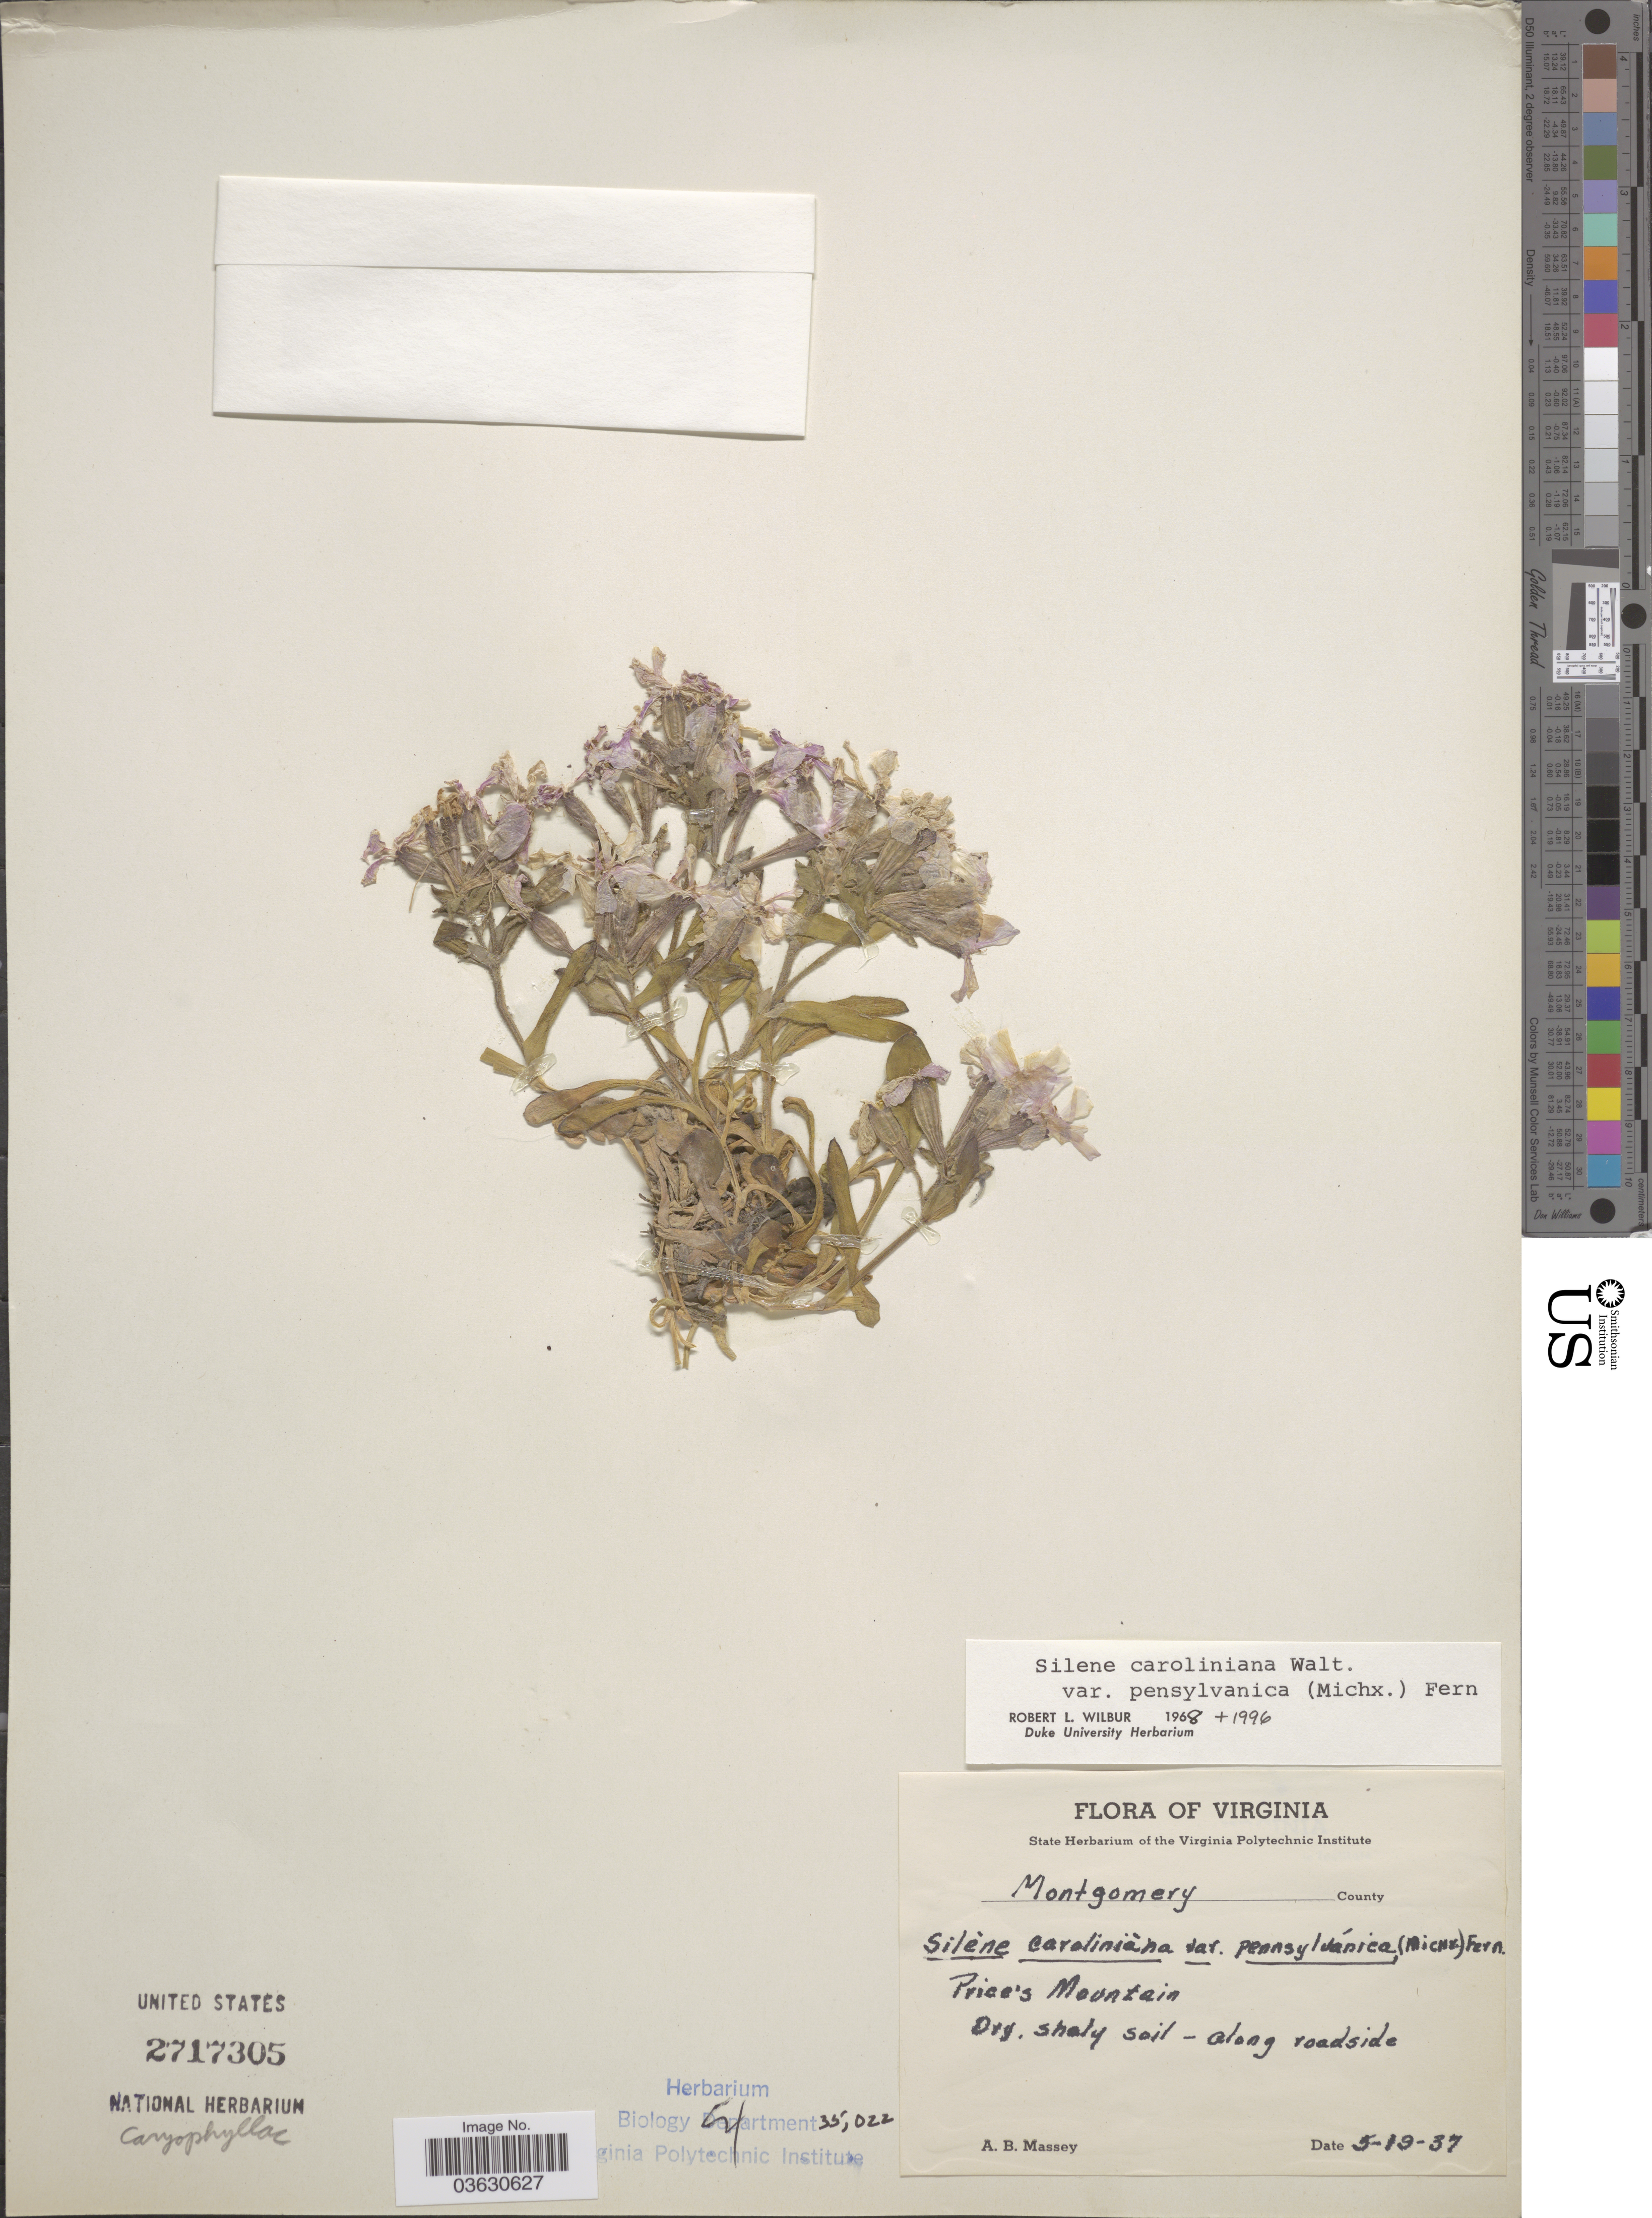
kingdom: Plantae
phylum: Tracheophyta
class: Magnoliopsida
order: Caryophyllales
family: Caryophyllaceae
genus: Silene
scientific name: Silene caroliniana var. pensylvanica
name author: (Michx.) Fernald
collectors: A. Massey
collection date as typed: Transcribed d/m/y: 19/5/37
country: United States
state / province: Virginia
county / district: Montgomery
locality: Montgomery County. Price's Mountain, along roadside.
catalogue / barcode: US 2717305